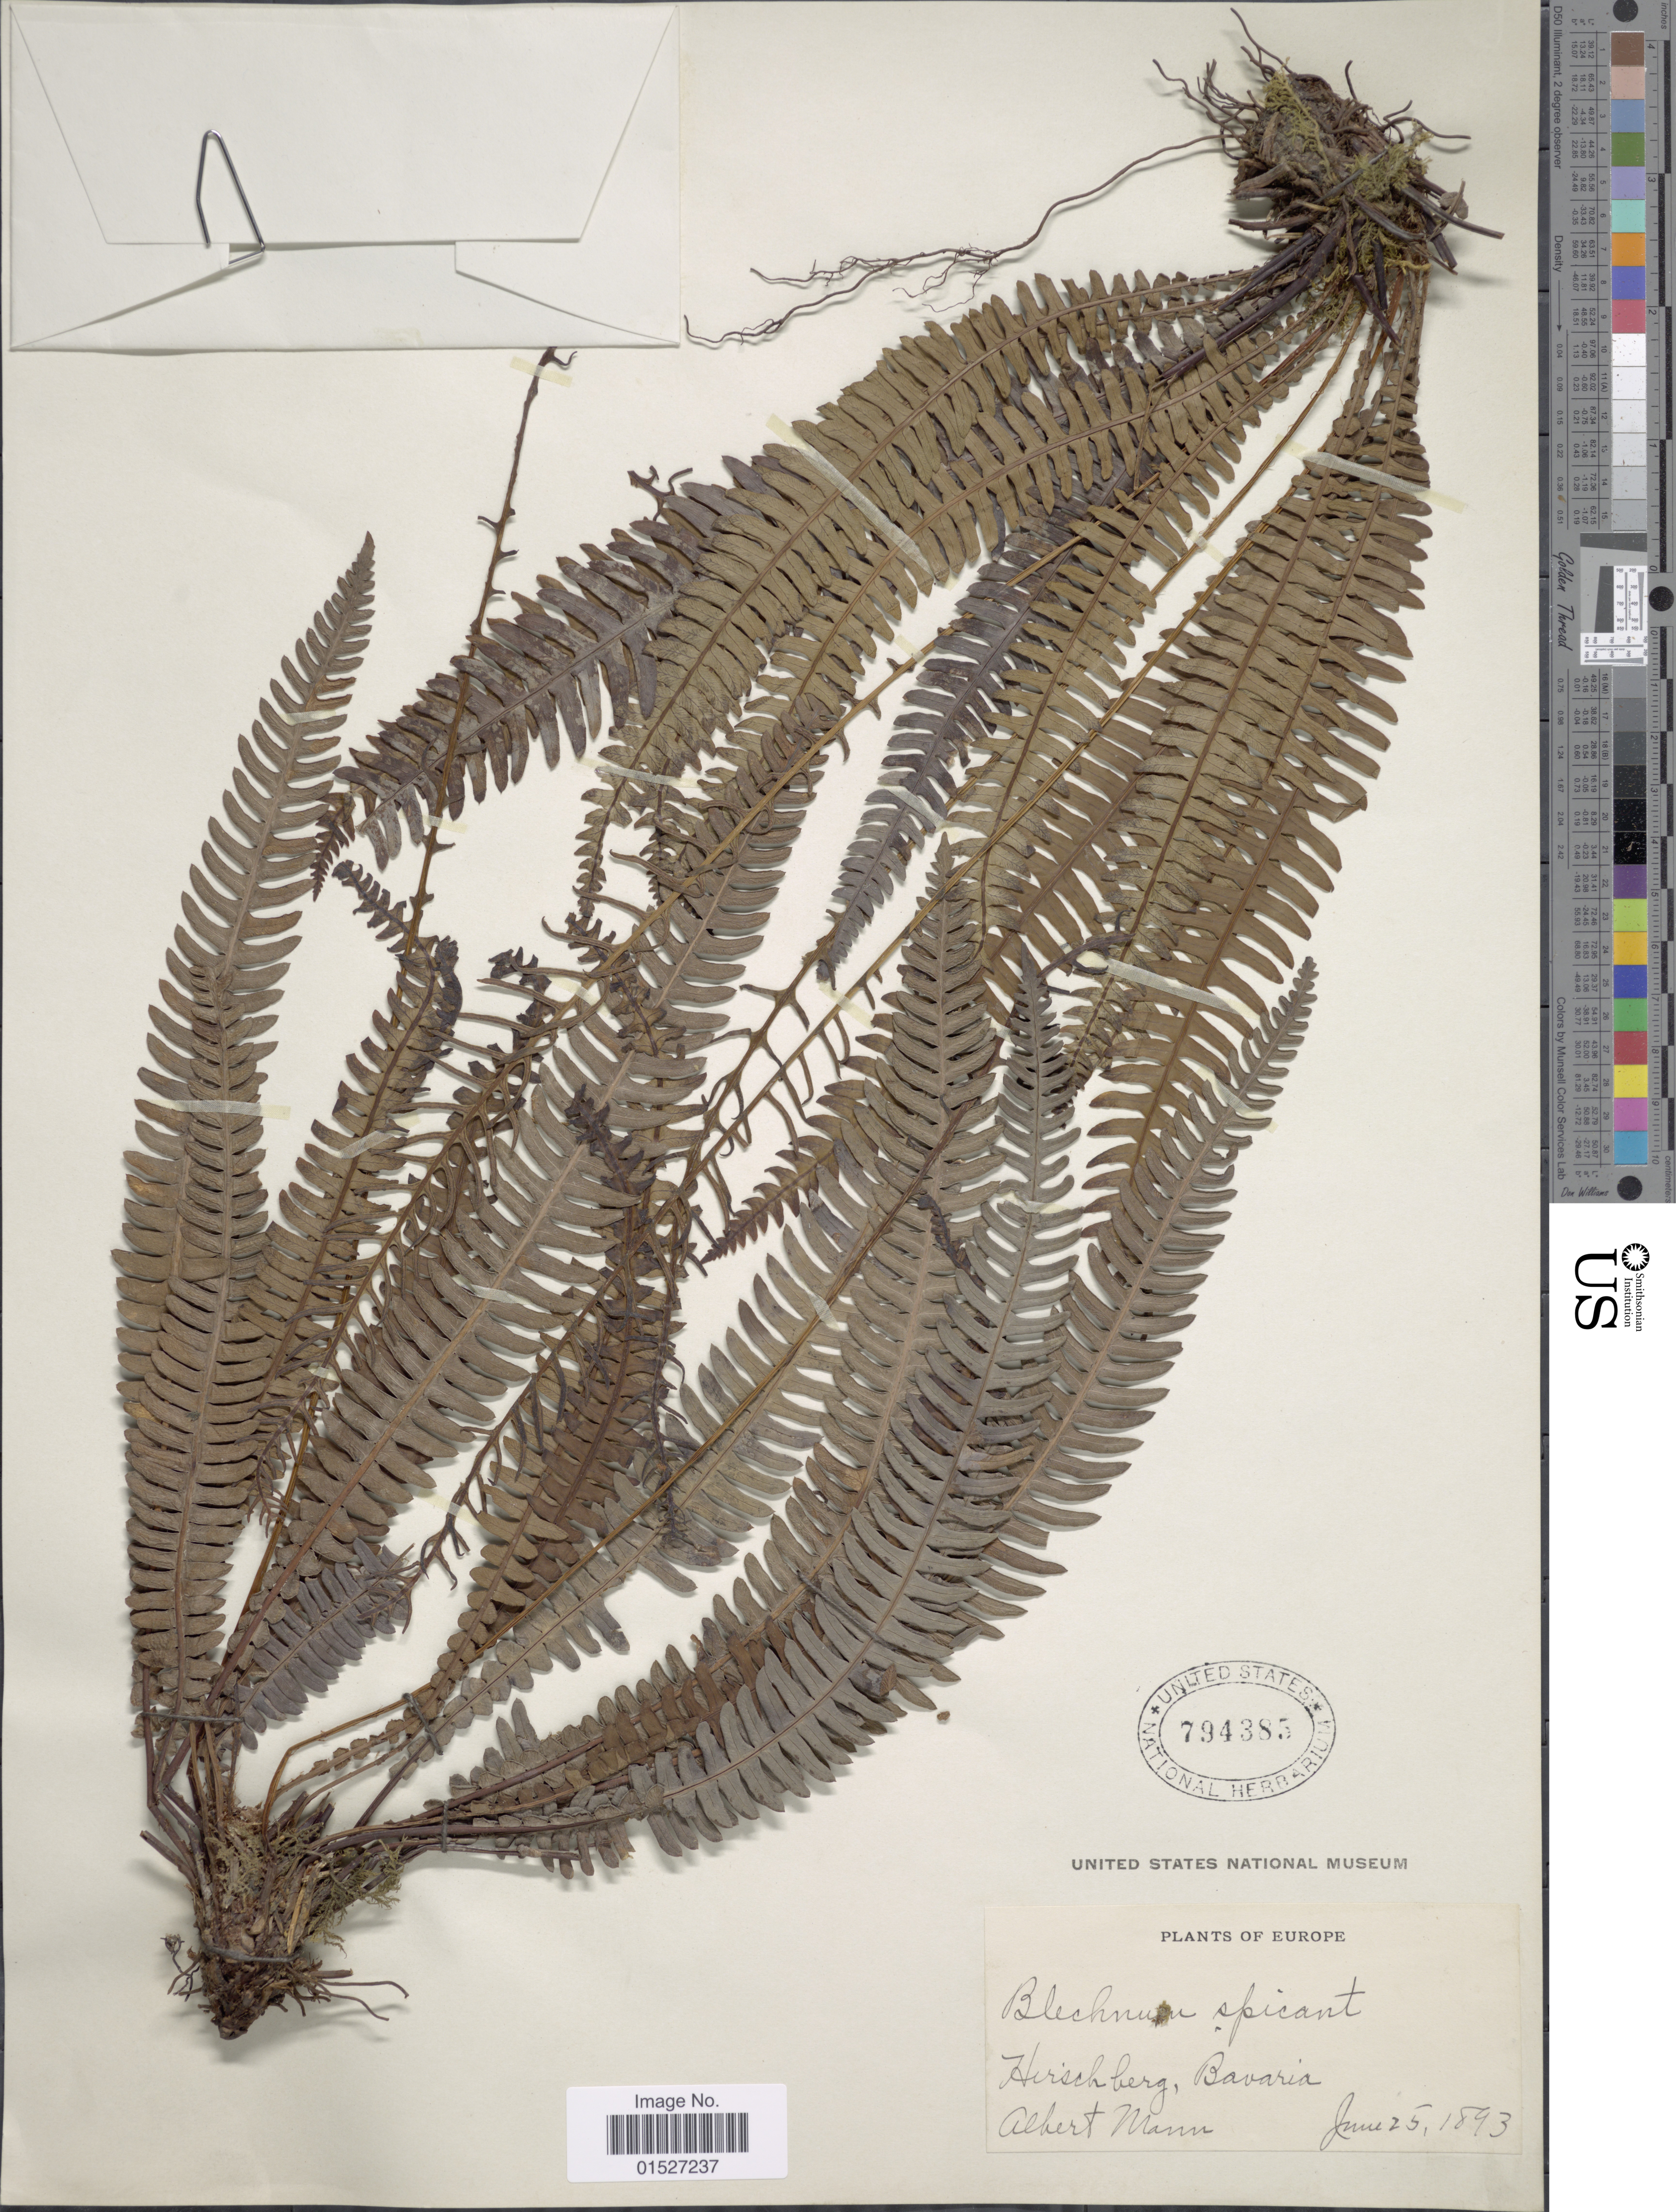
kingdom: Plantae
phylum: Tracheophyta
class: Polypodiopsida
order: Polypodiales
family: Blechnaceae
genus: Blechnum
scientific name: Blechnum spicant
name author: (L.) Sm.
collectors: A. Mann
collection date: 1893-06-25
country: Germany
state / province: Bayern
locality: Hirschberg, Bavaria.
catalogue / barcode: US 794385